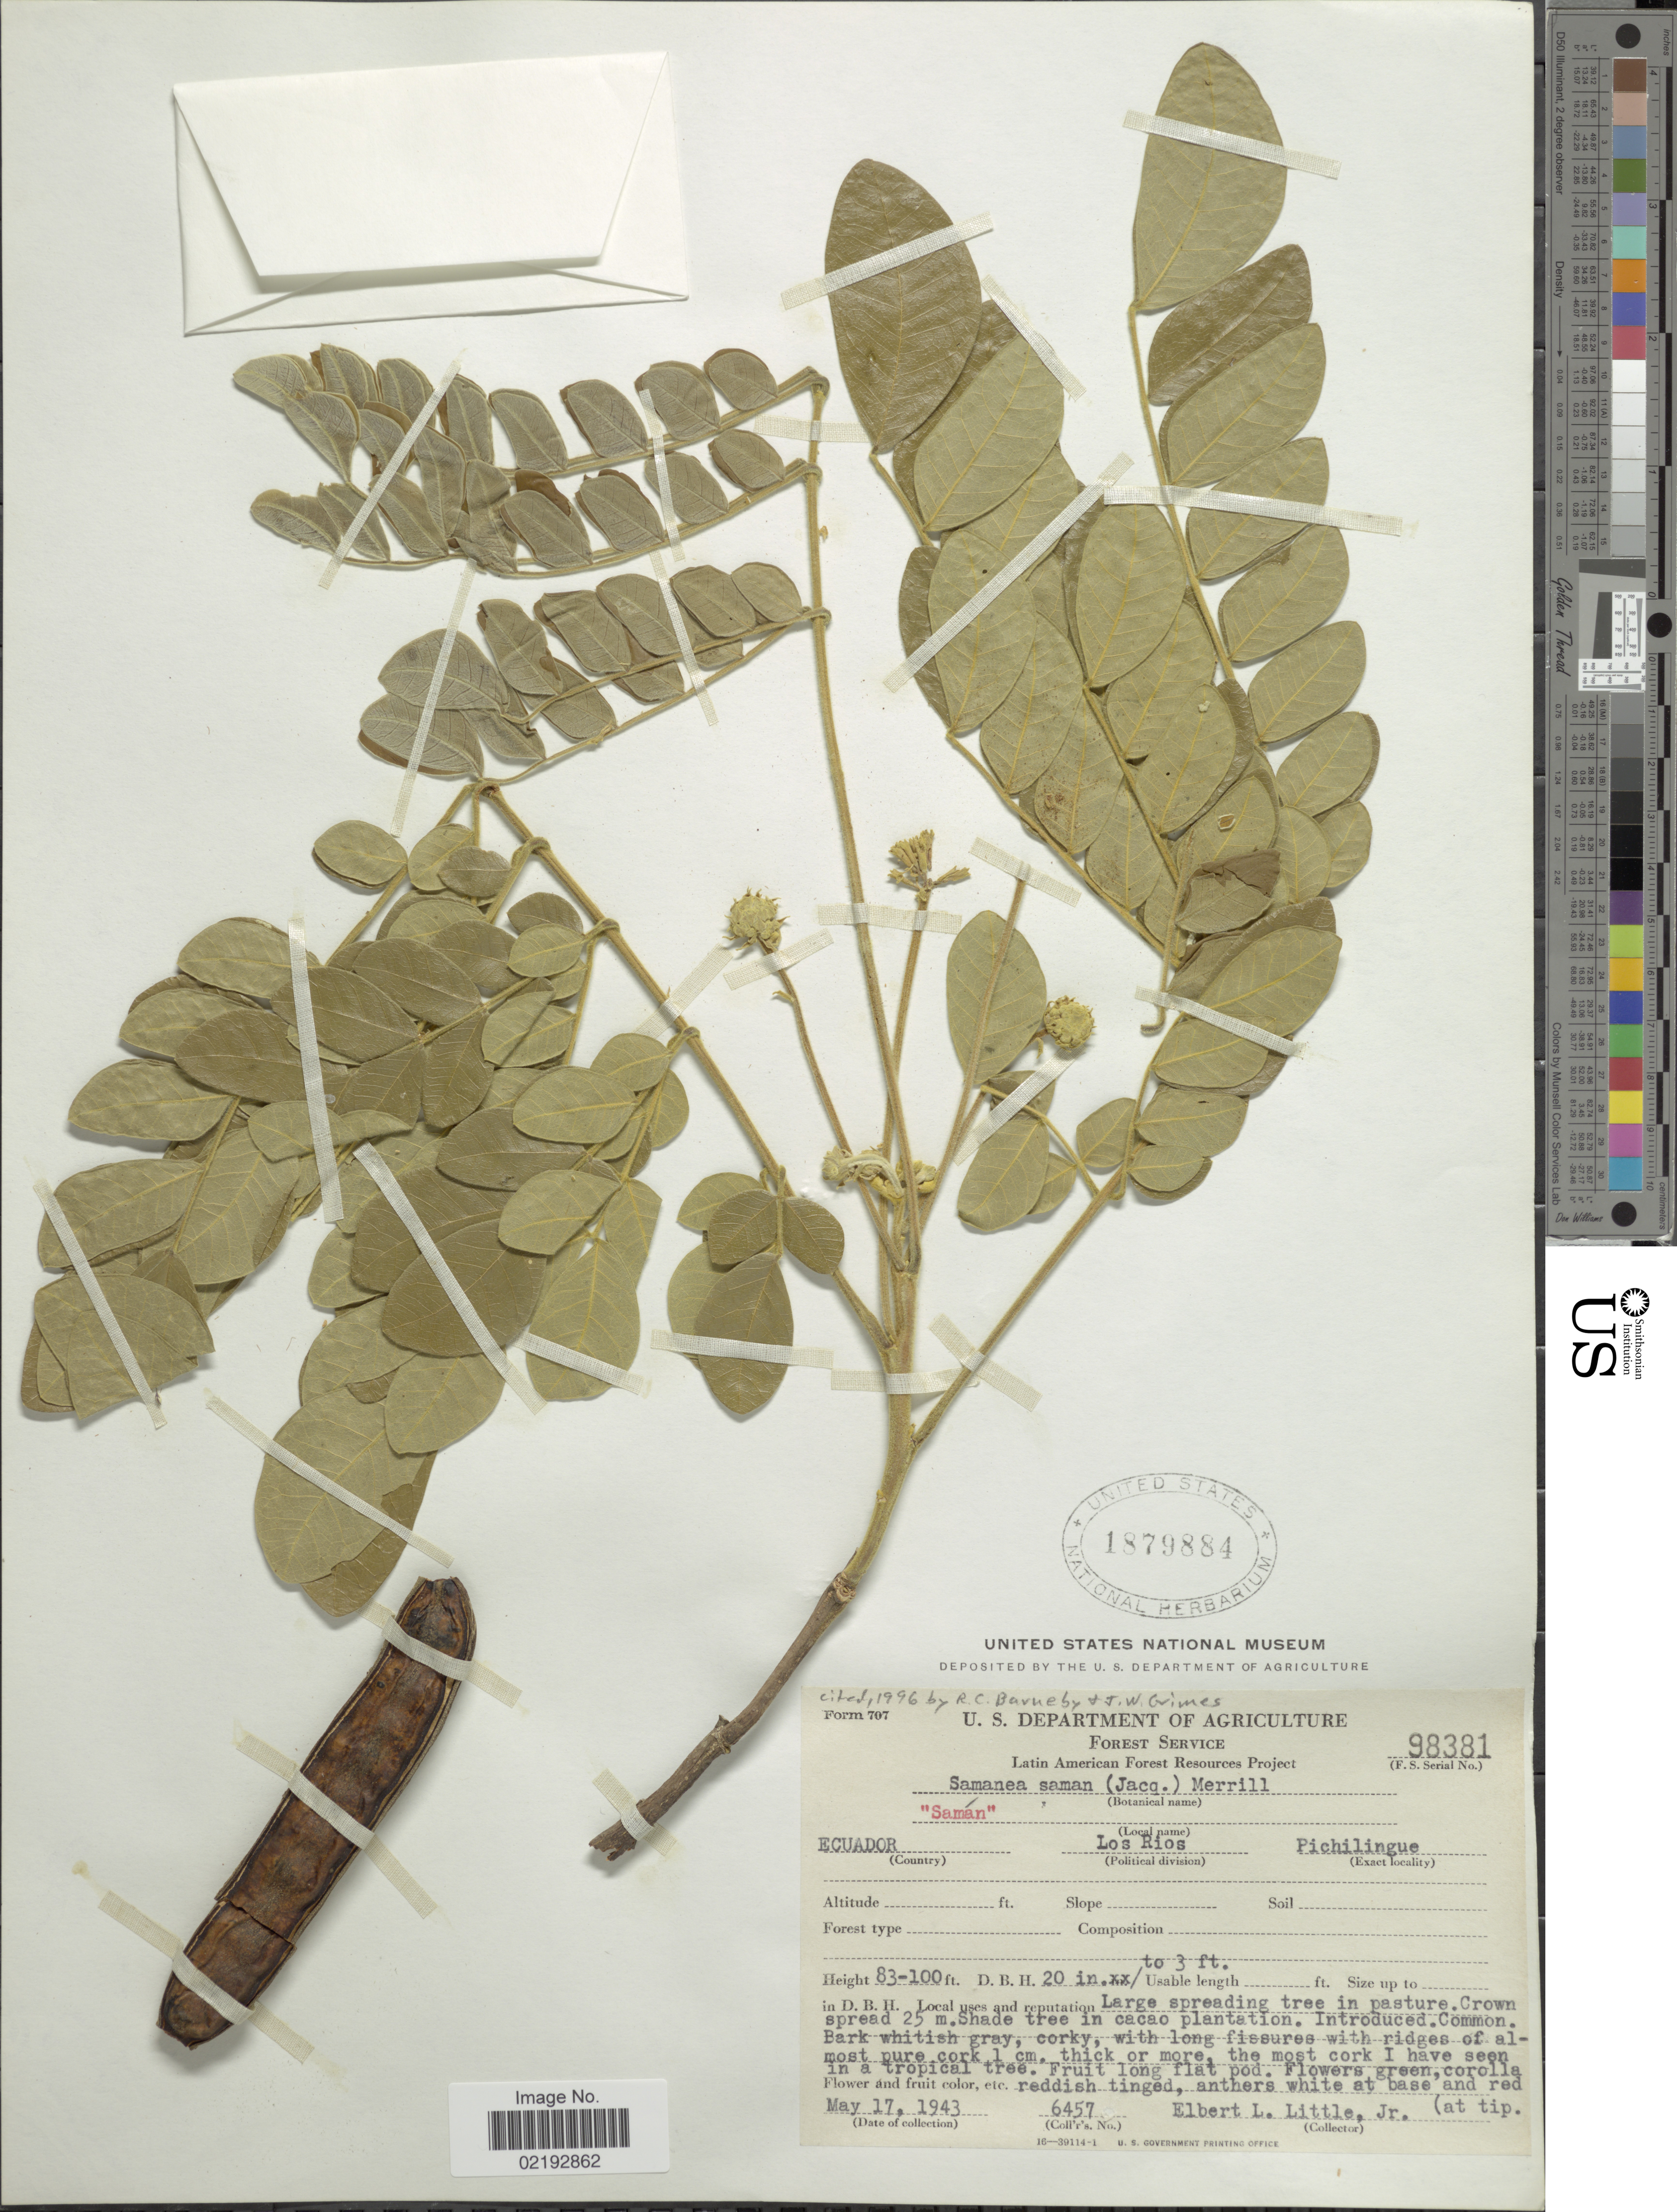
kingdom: Plantae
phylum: Tracheophyta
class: Magnoliopsida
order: Fabales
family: Fabaceae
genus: Samanea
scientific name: Samanea saman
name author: (Jacq.) Merr.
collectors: E. L. Little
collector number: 6457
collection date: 1943-05-17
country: Ecuador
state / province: Los Ríos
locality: Pichilinque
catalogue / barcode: US 1879884